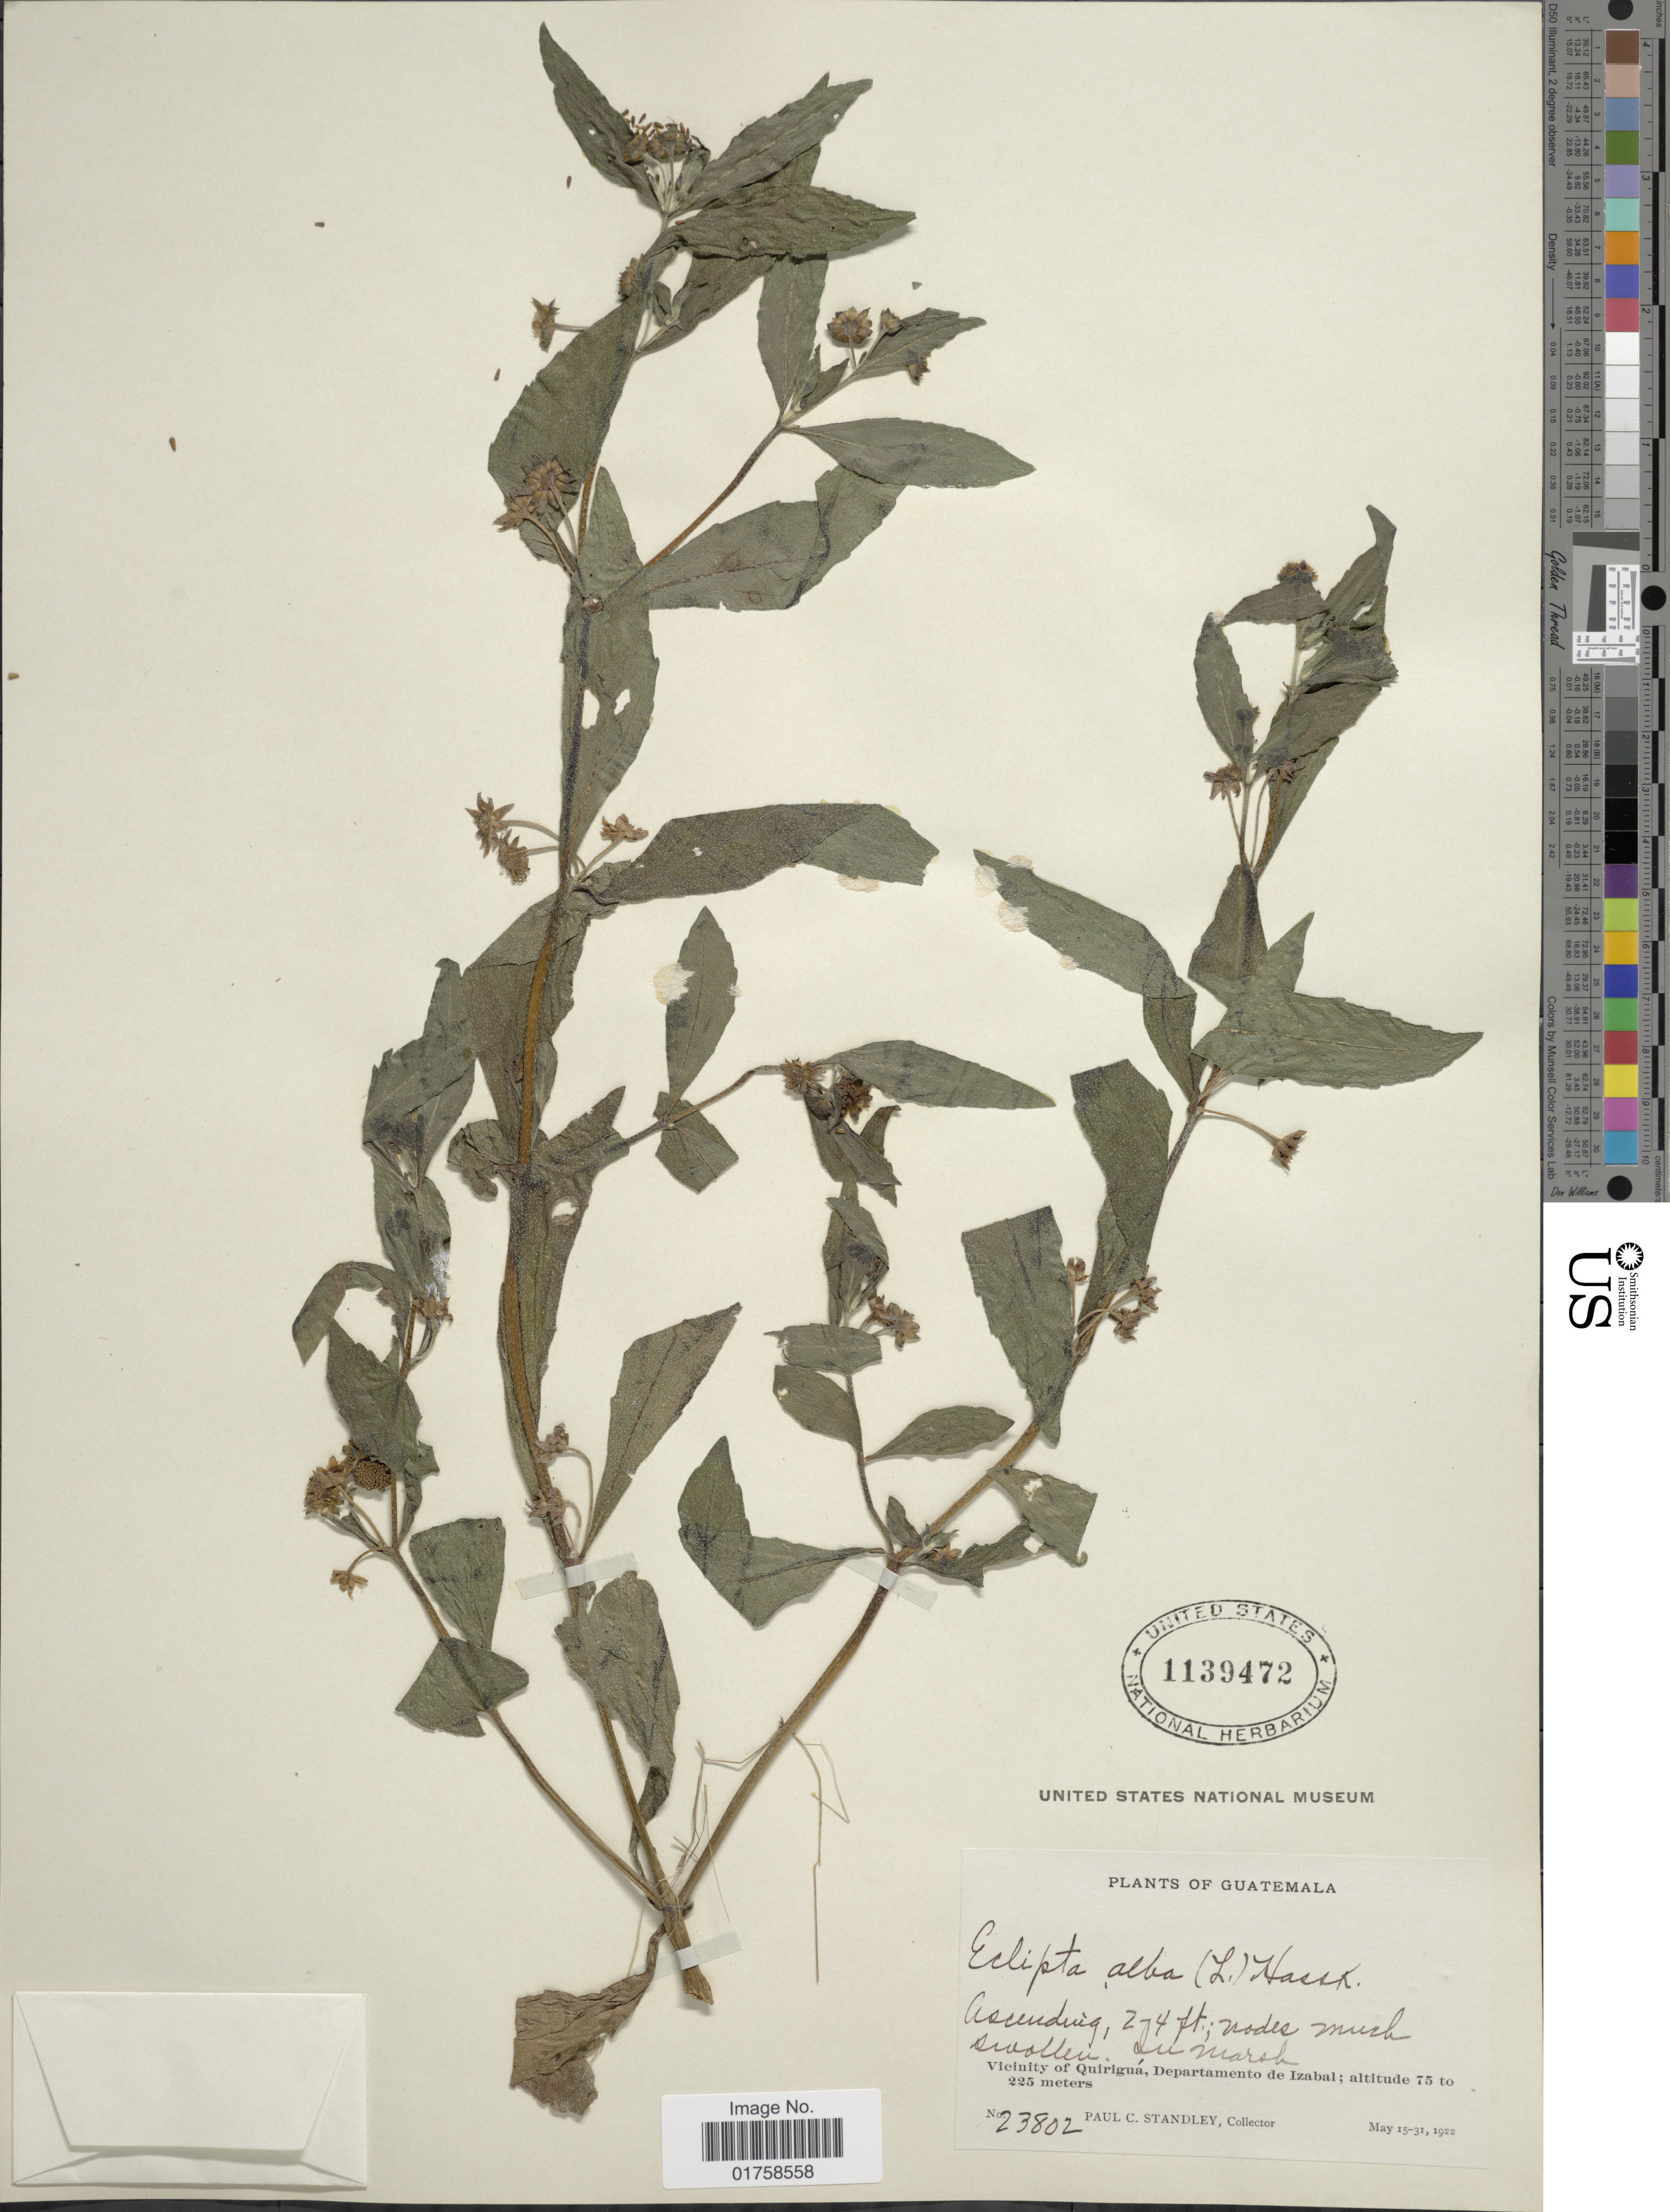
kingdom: Plantae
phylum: Tracheophyta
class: Magnoliopsida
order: Asterales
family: Asteraceae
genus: Eclipta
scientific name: Eclipta alba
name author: (L.) Hassk.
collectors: P. C. Standley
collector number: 23802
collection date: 1922-05-15/1922-05-31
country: Guatemala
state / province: Izabal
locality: Guatemala. Vicinity of Quirigua, Departamento de Izabal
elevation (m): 75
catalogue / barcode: US 1139472